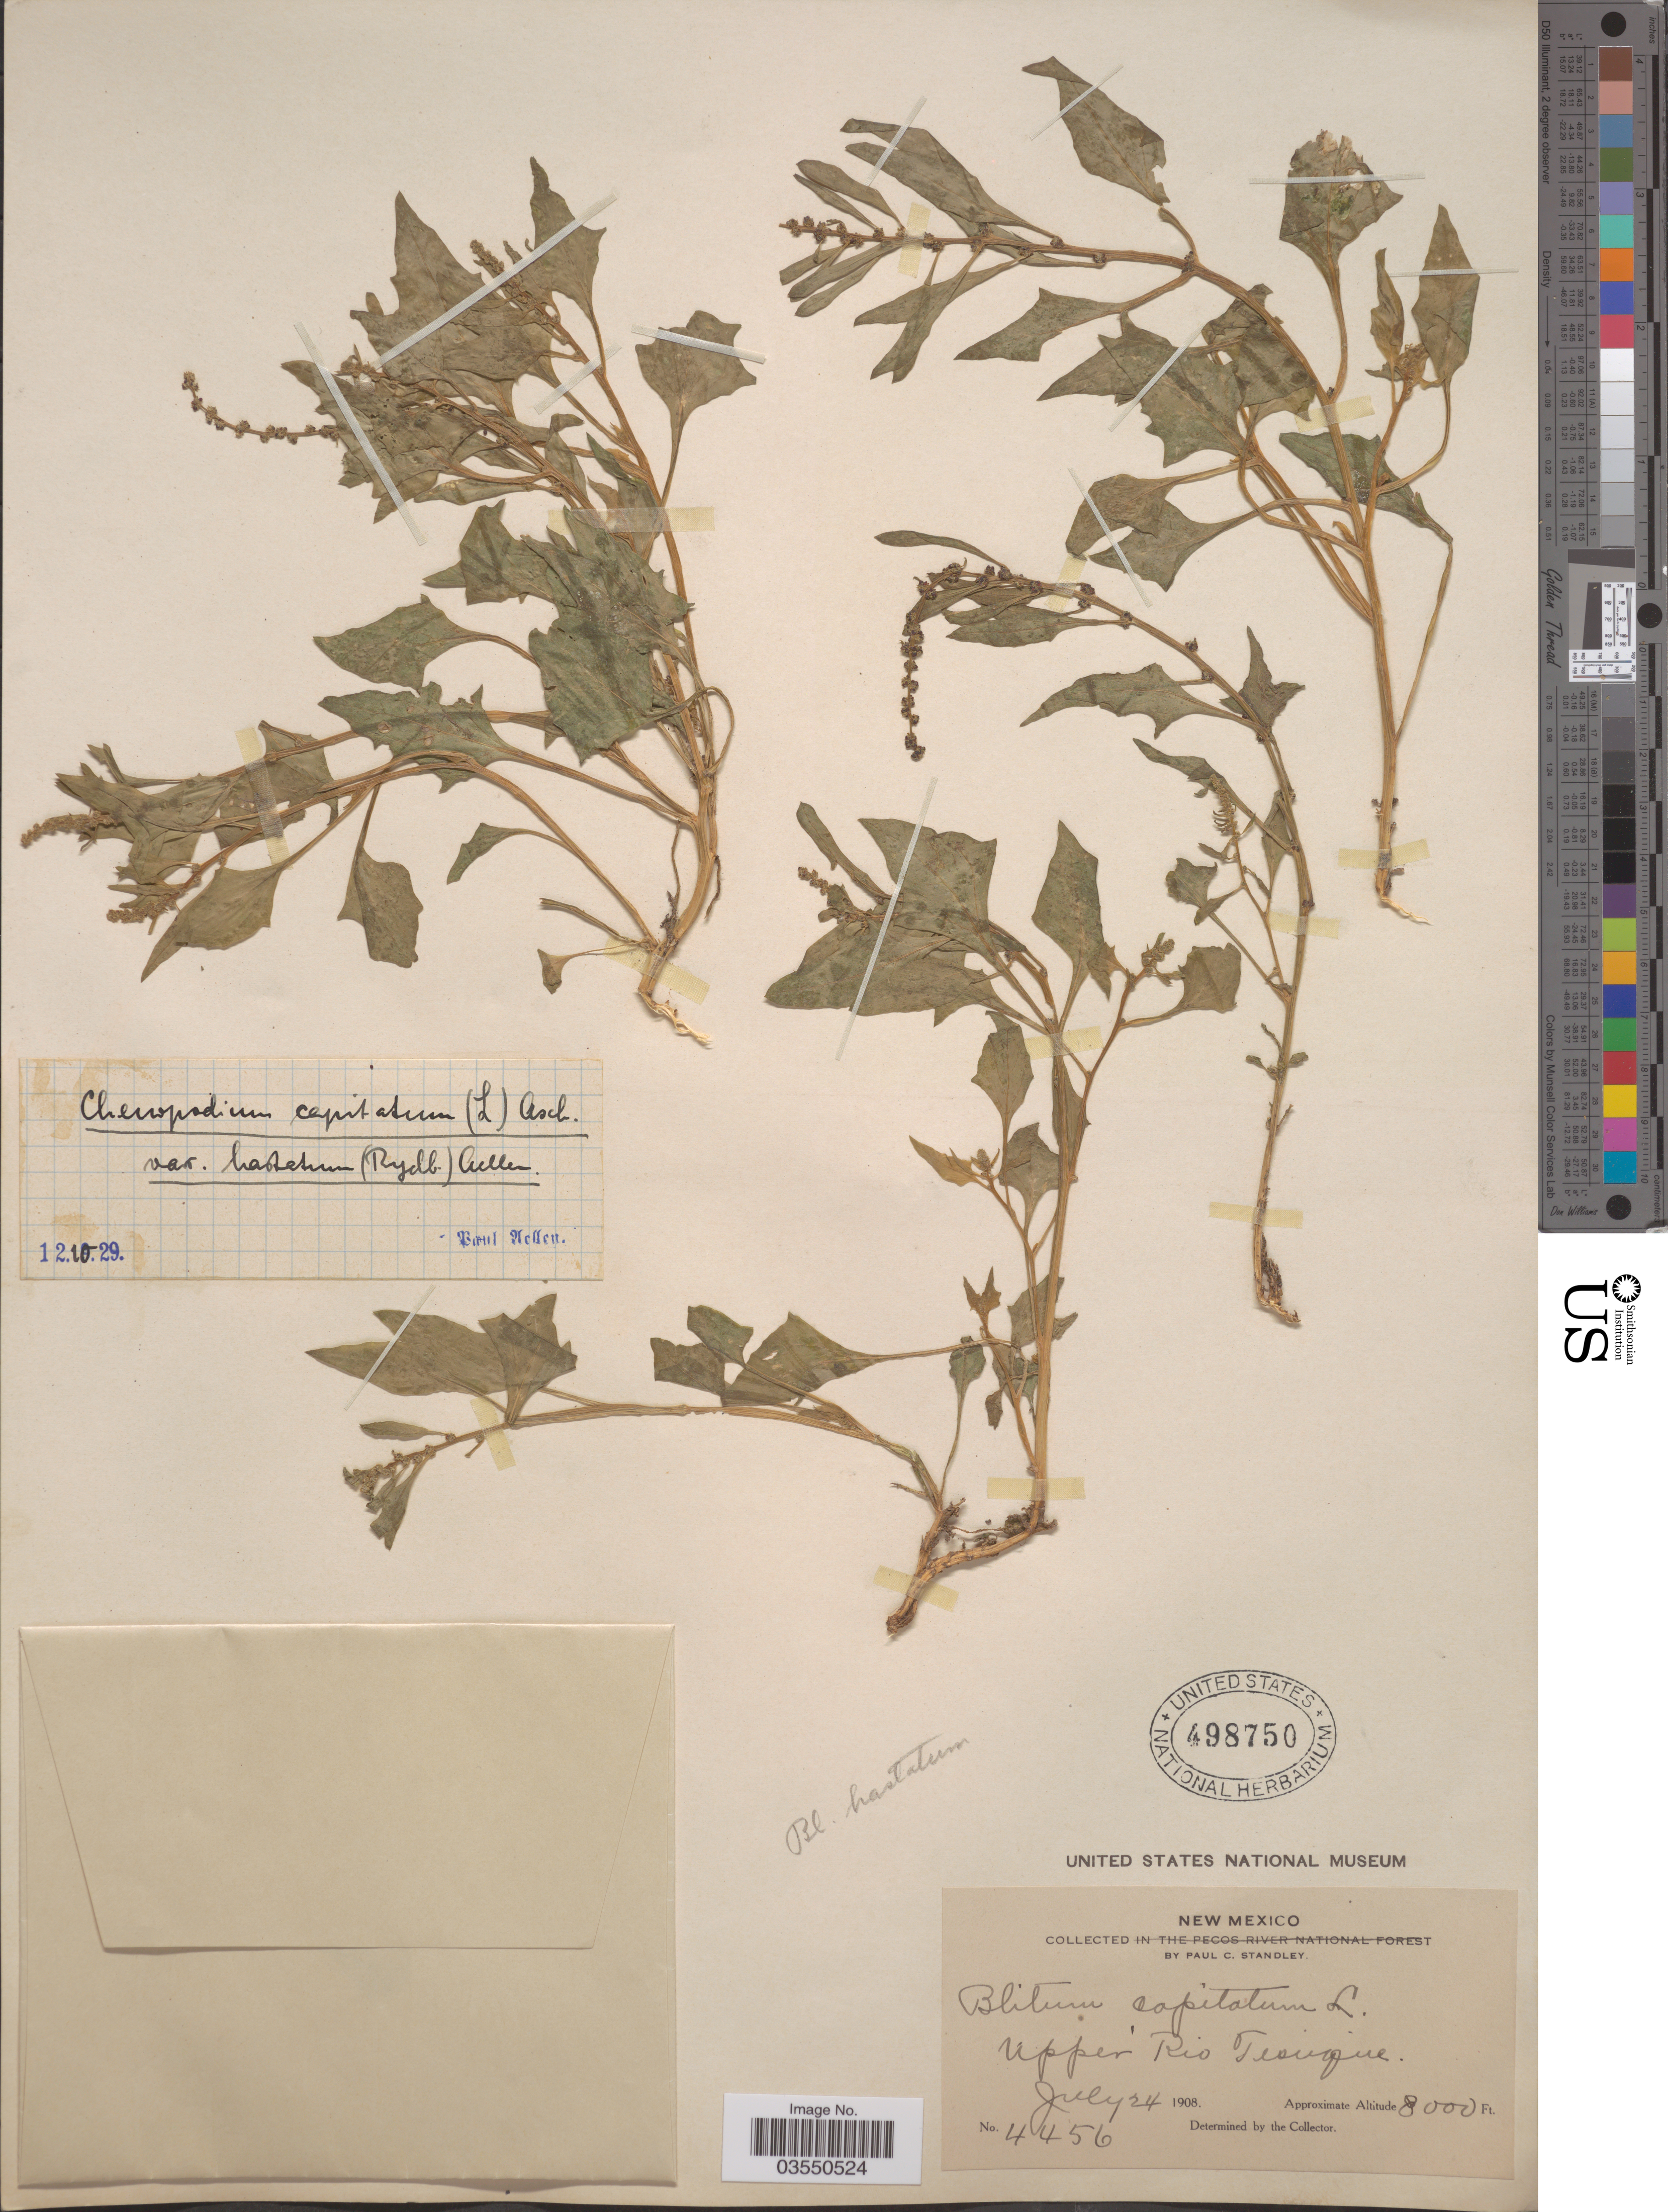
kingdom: Plantae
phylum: Tracheophyta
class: Magnoliopsida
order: Caryophyllales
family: Amaranthaceae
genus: Blitum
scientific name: Blitum hastatum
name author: Rydb.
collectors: P. C. Standley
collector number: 4456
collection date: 1908-07-24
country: United States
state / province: New Mexico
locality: Upper Rio Tesuque.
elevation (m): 2438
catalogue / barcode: US 498750